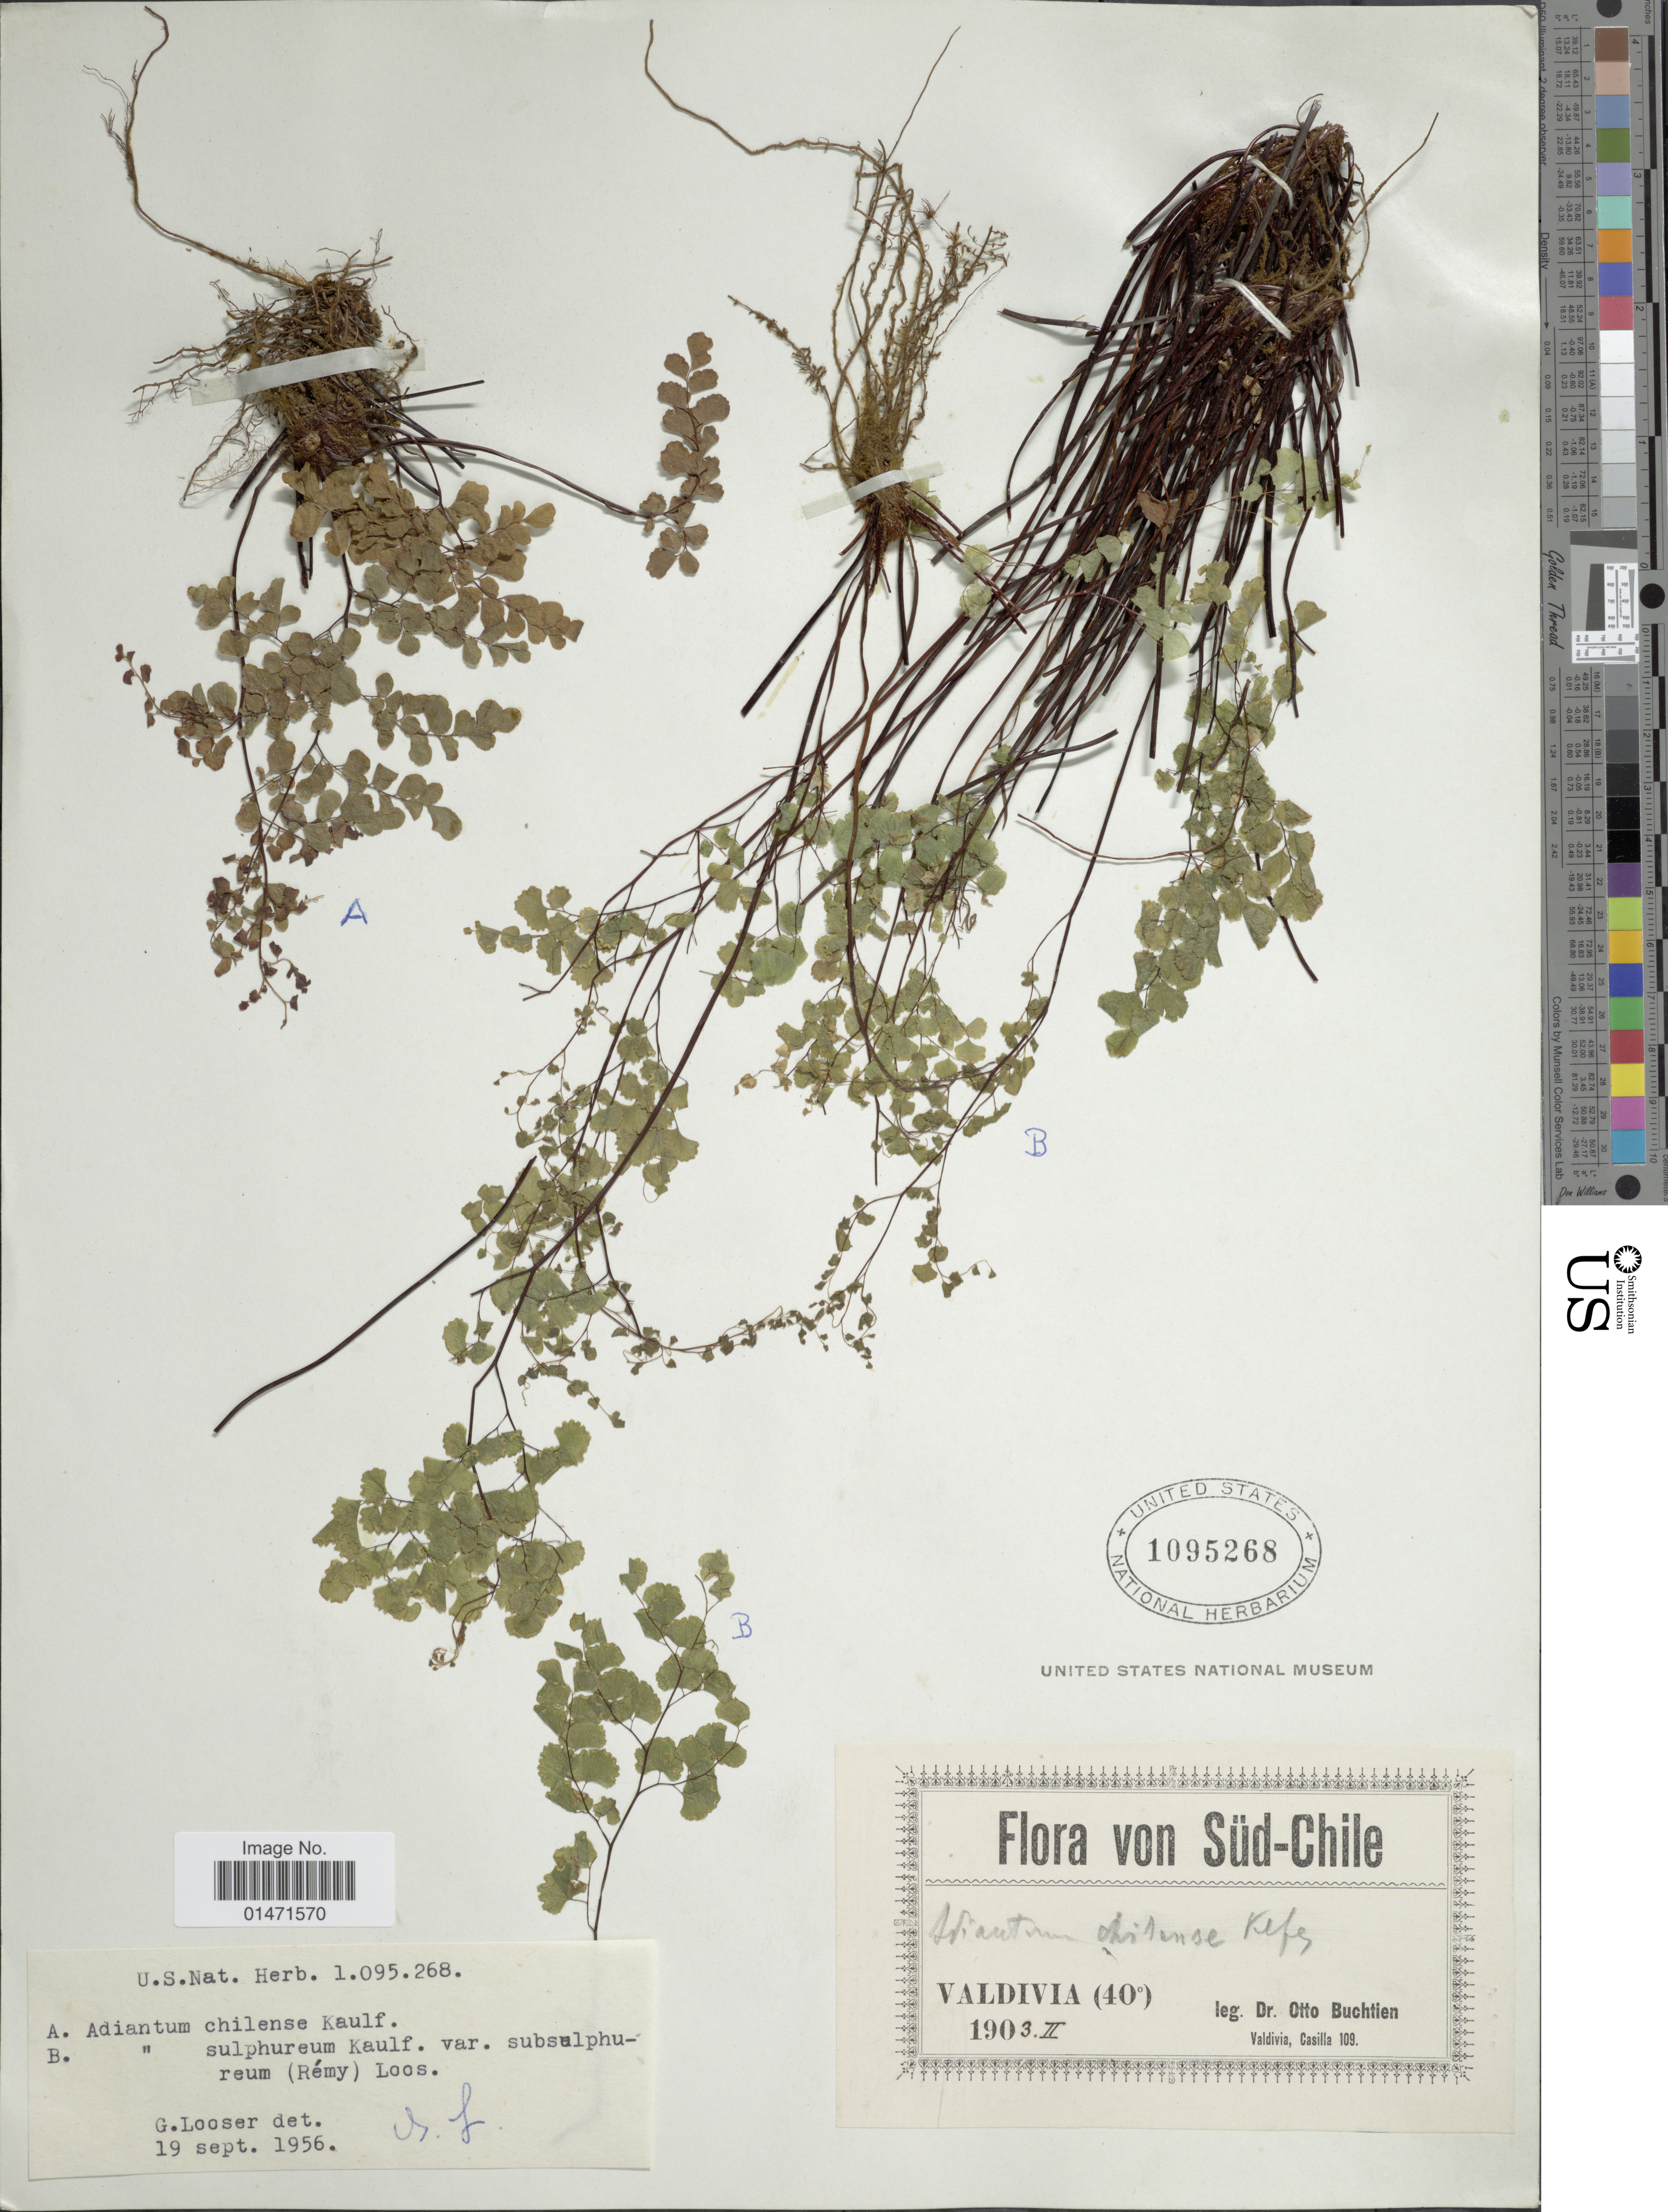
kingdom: Plantae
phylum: Tracheophyta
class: Polypodiopsida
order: Polypodiales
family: Pteridaceae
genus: Adiantum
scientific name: Adiantum sulphureum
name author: Kaulf.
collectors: O. Buchtien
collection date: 1903-02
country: Chile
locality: Süd-Chile. Valdivia (40°)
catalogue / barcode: US 1095268